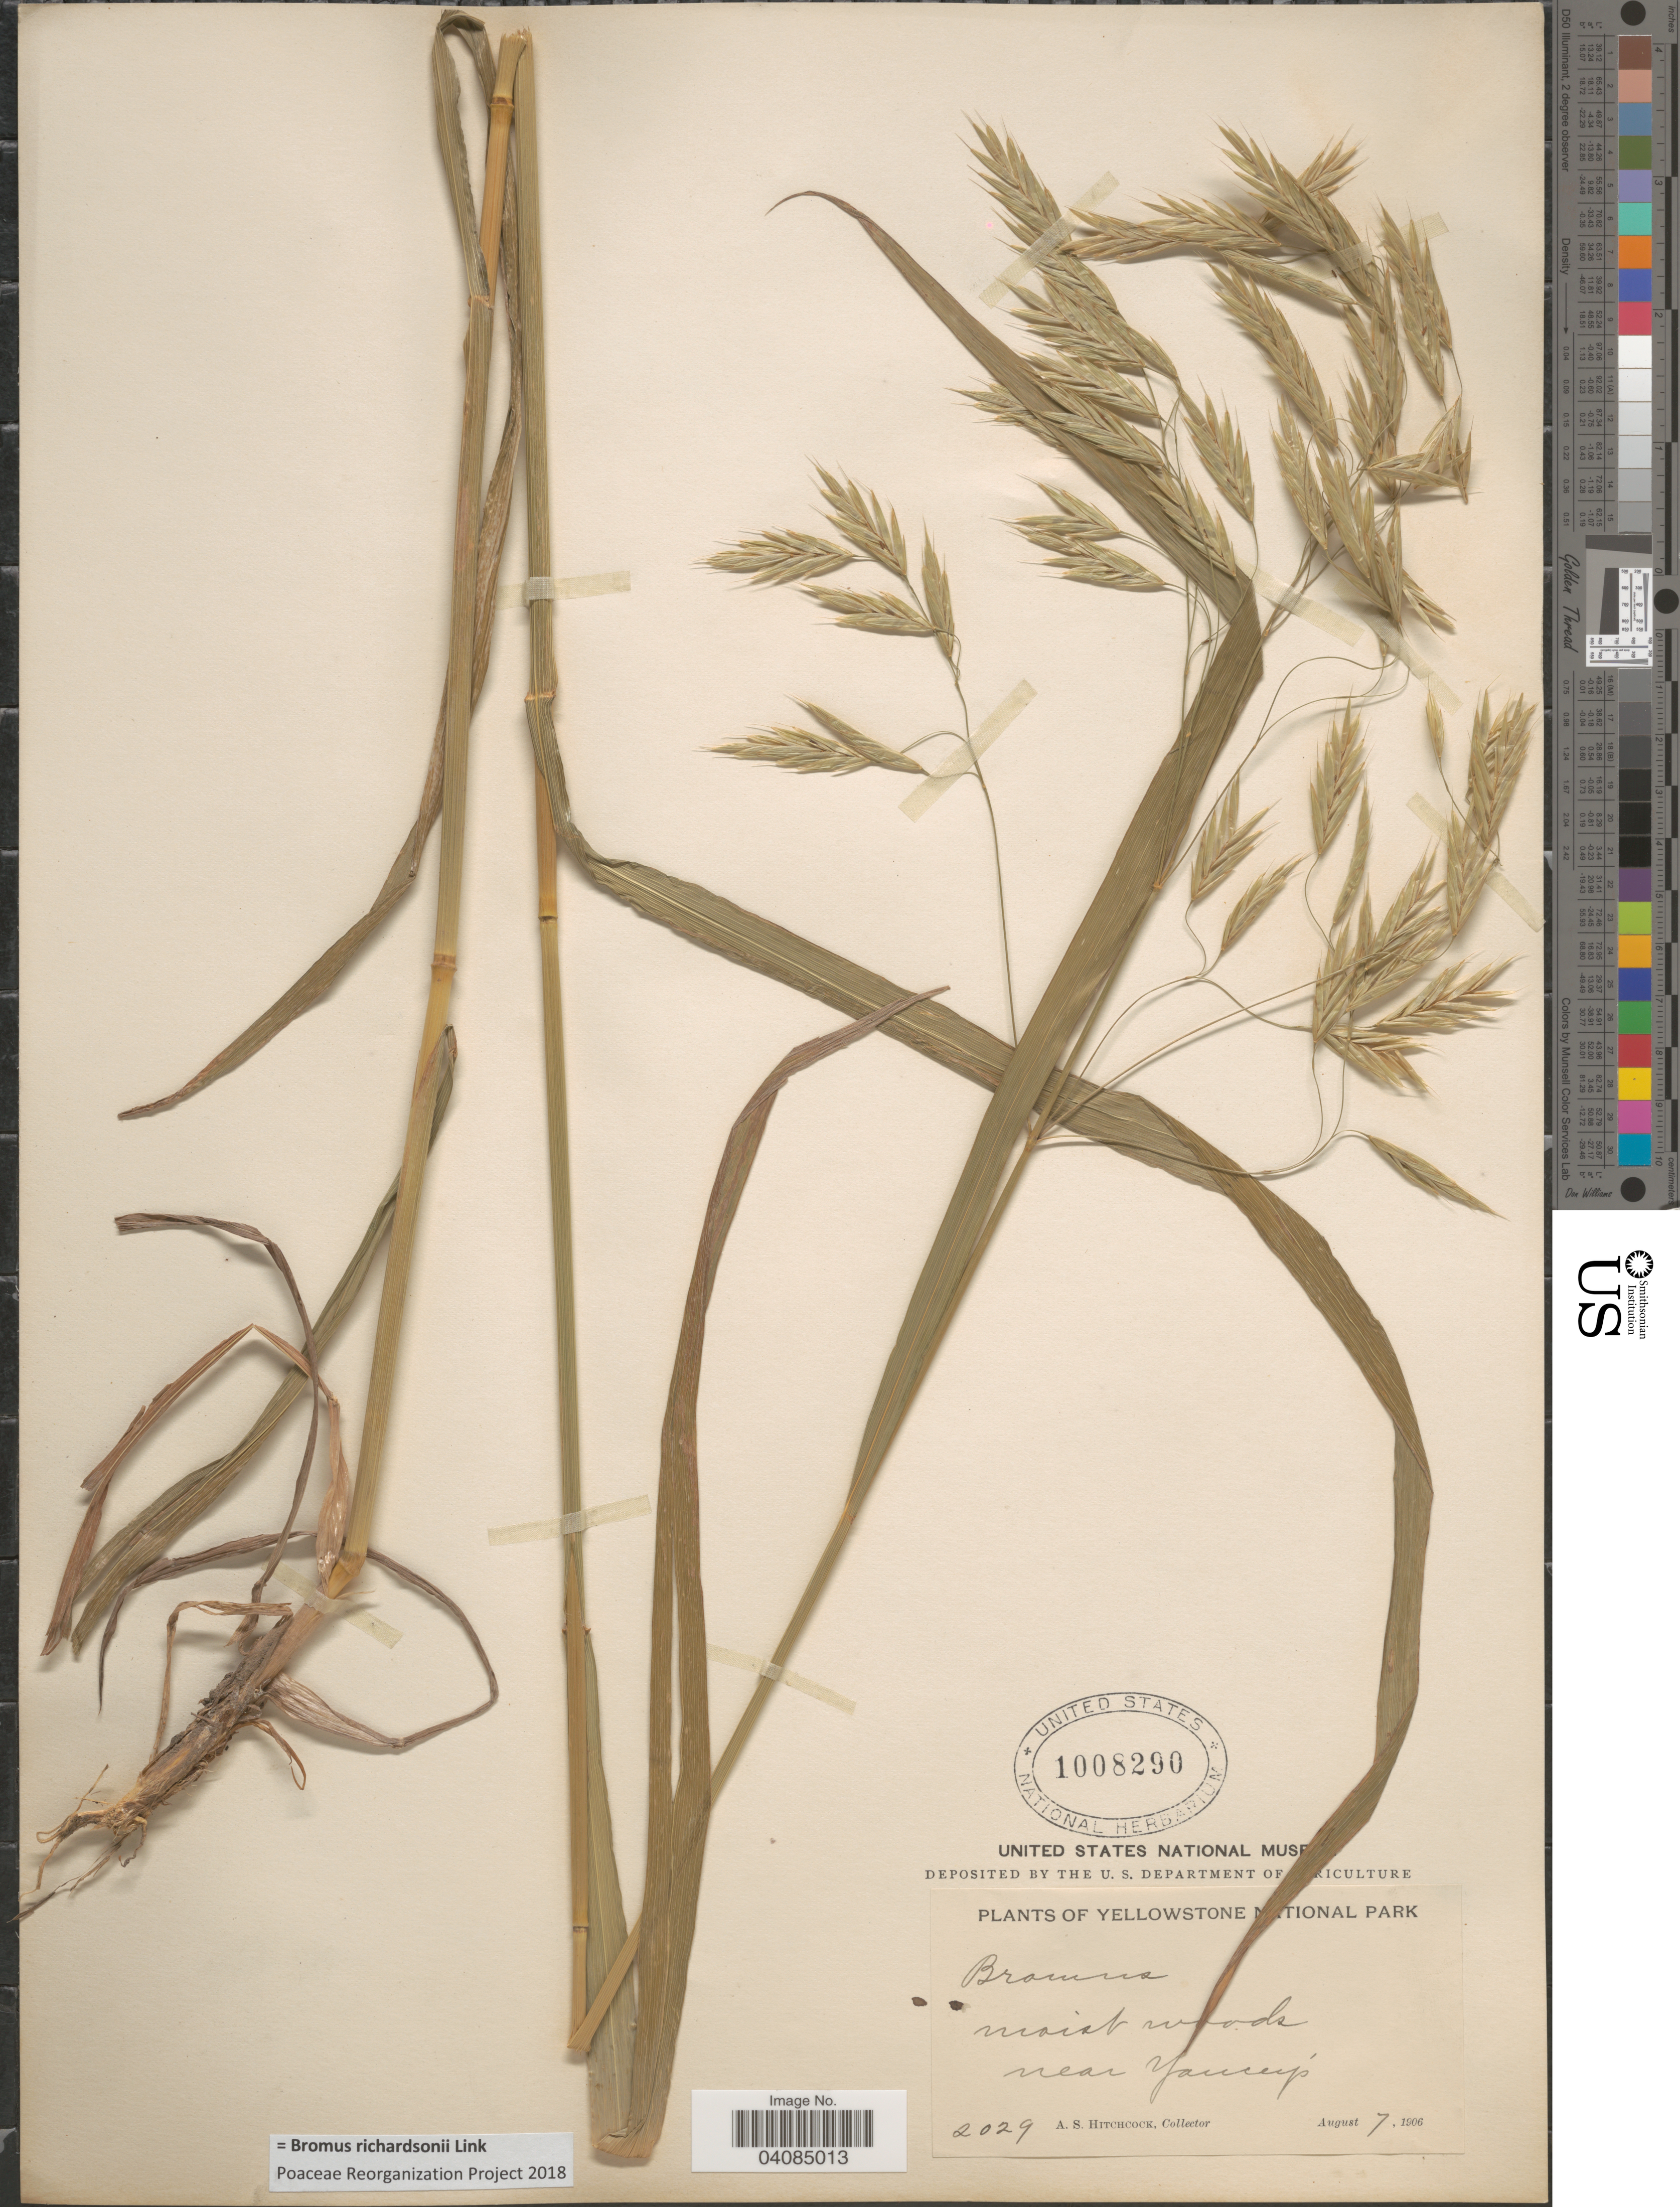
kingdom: Plantae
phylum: Tracheophyta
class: Liliopsida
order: Poales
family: Poaceae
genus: Bromus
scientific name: Bromus racemosus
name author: L.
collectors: A. S. Hitchcock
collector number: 2029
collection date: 1906-08-07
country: United States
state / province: Wyoming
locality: Yellowstone National Park. Moist woods near Yancey's.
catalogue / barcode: US 1008290